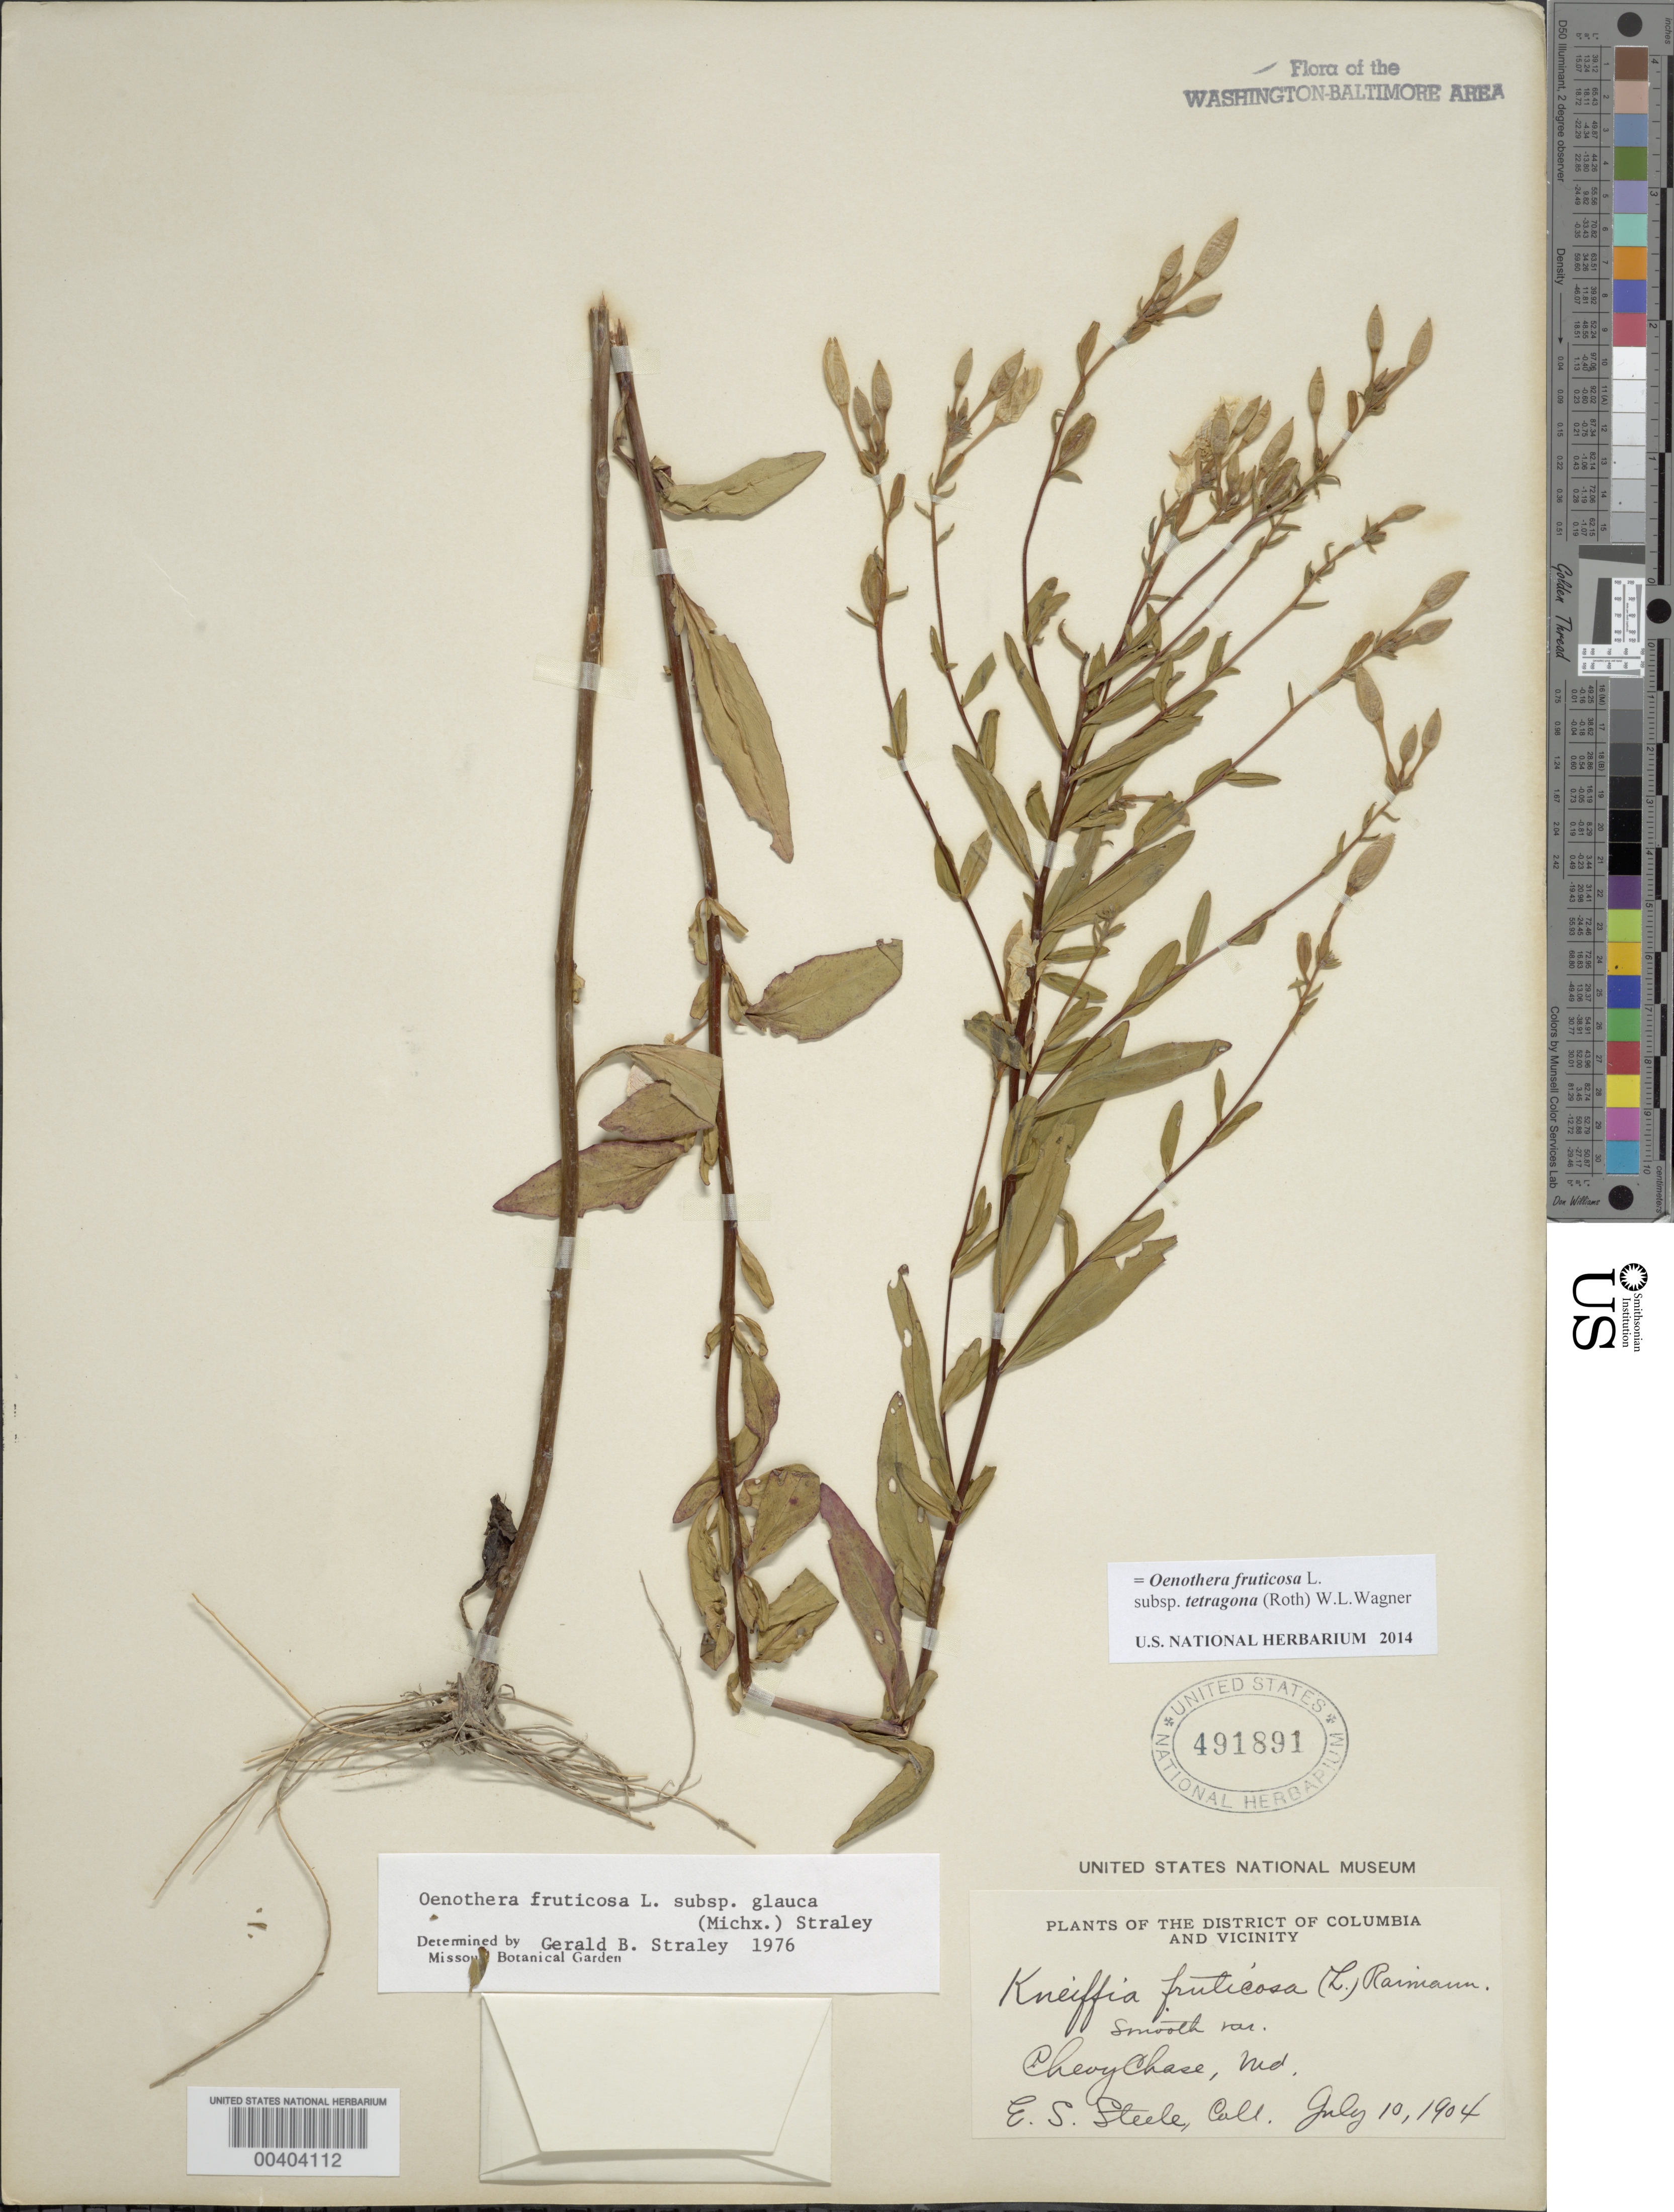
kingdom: Plantae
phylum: Tracheophyta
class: Magnoliopsida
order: Myrtales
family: Onagraceae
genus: Oenothera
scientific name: Oenothera fruticosa subsp. tetragona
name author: (Roth) W.L. Wagner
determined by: Wagner, W. L., (BOT), Smithsonian Institution - National Museum of Natural History (UNITED STATES)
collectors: E. Steele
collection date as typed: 10 Jul 1904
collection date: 1904-07-10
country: United States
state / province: Maryland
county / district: Montgomery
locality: Chevy Chase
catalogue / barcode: US 491891